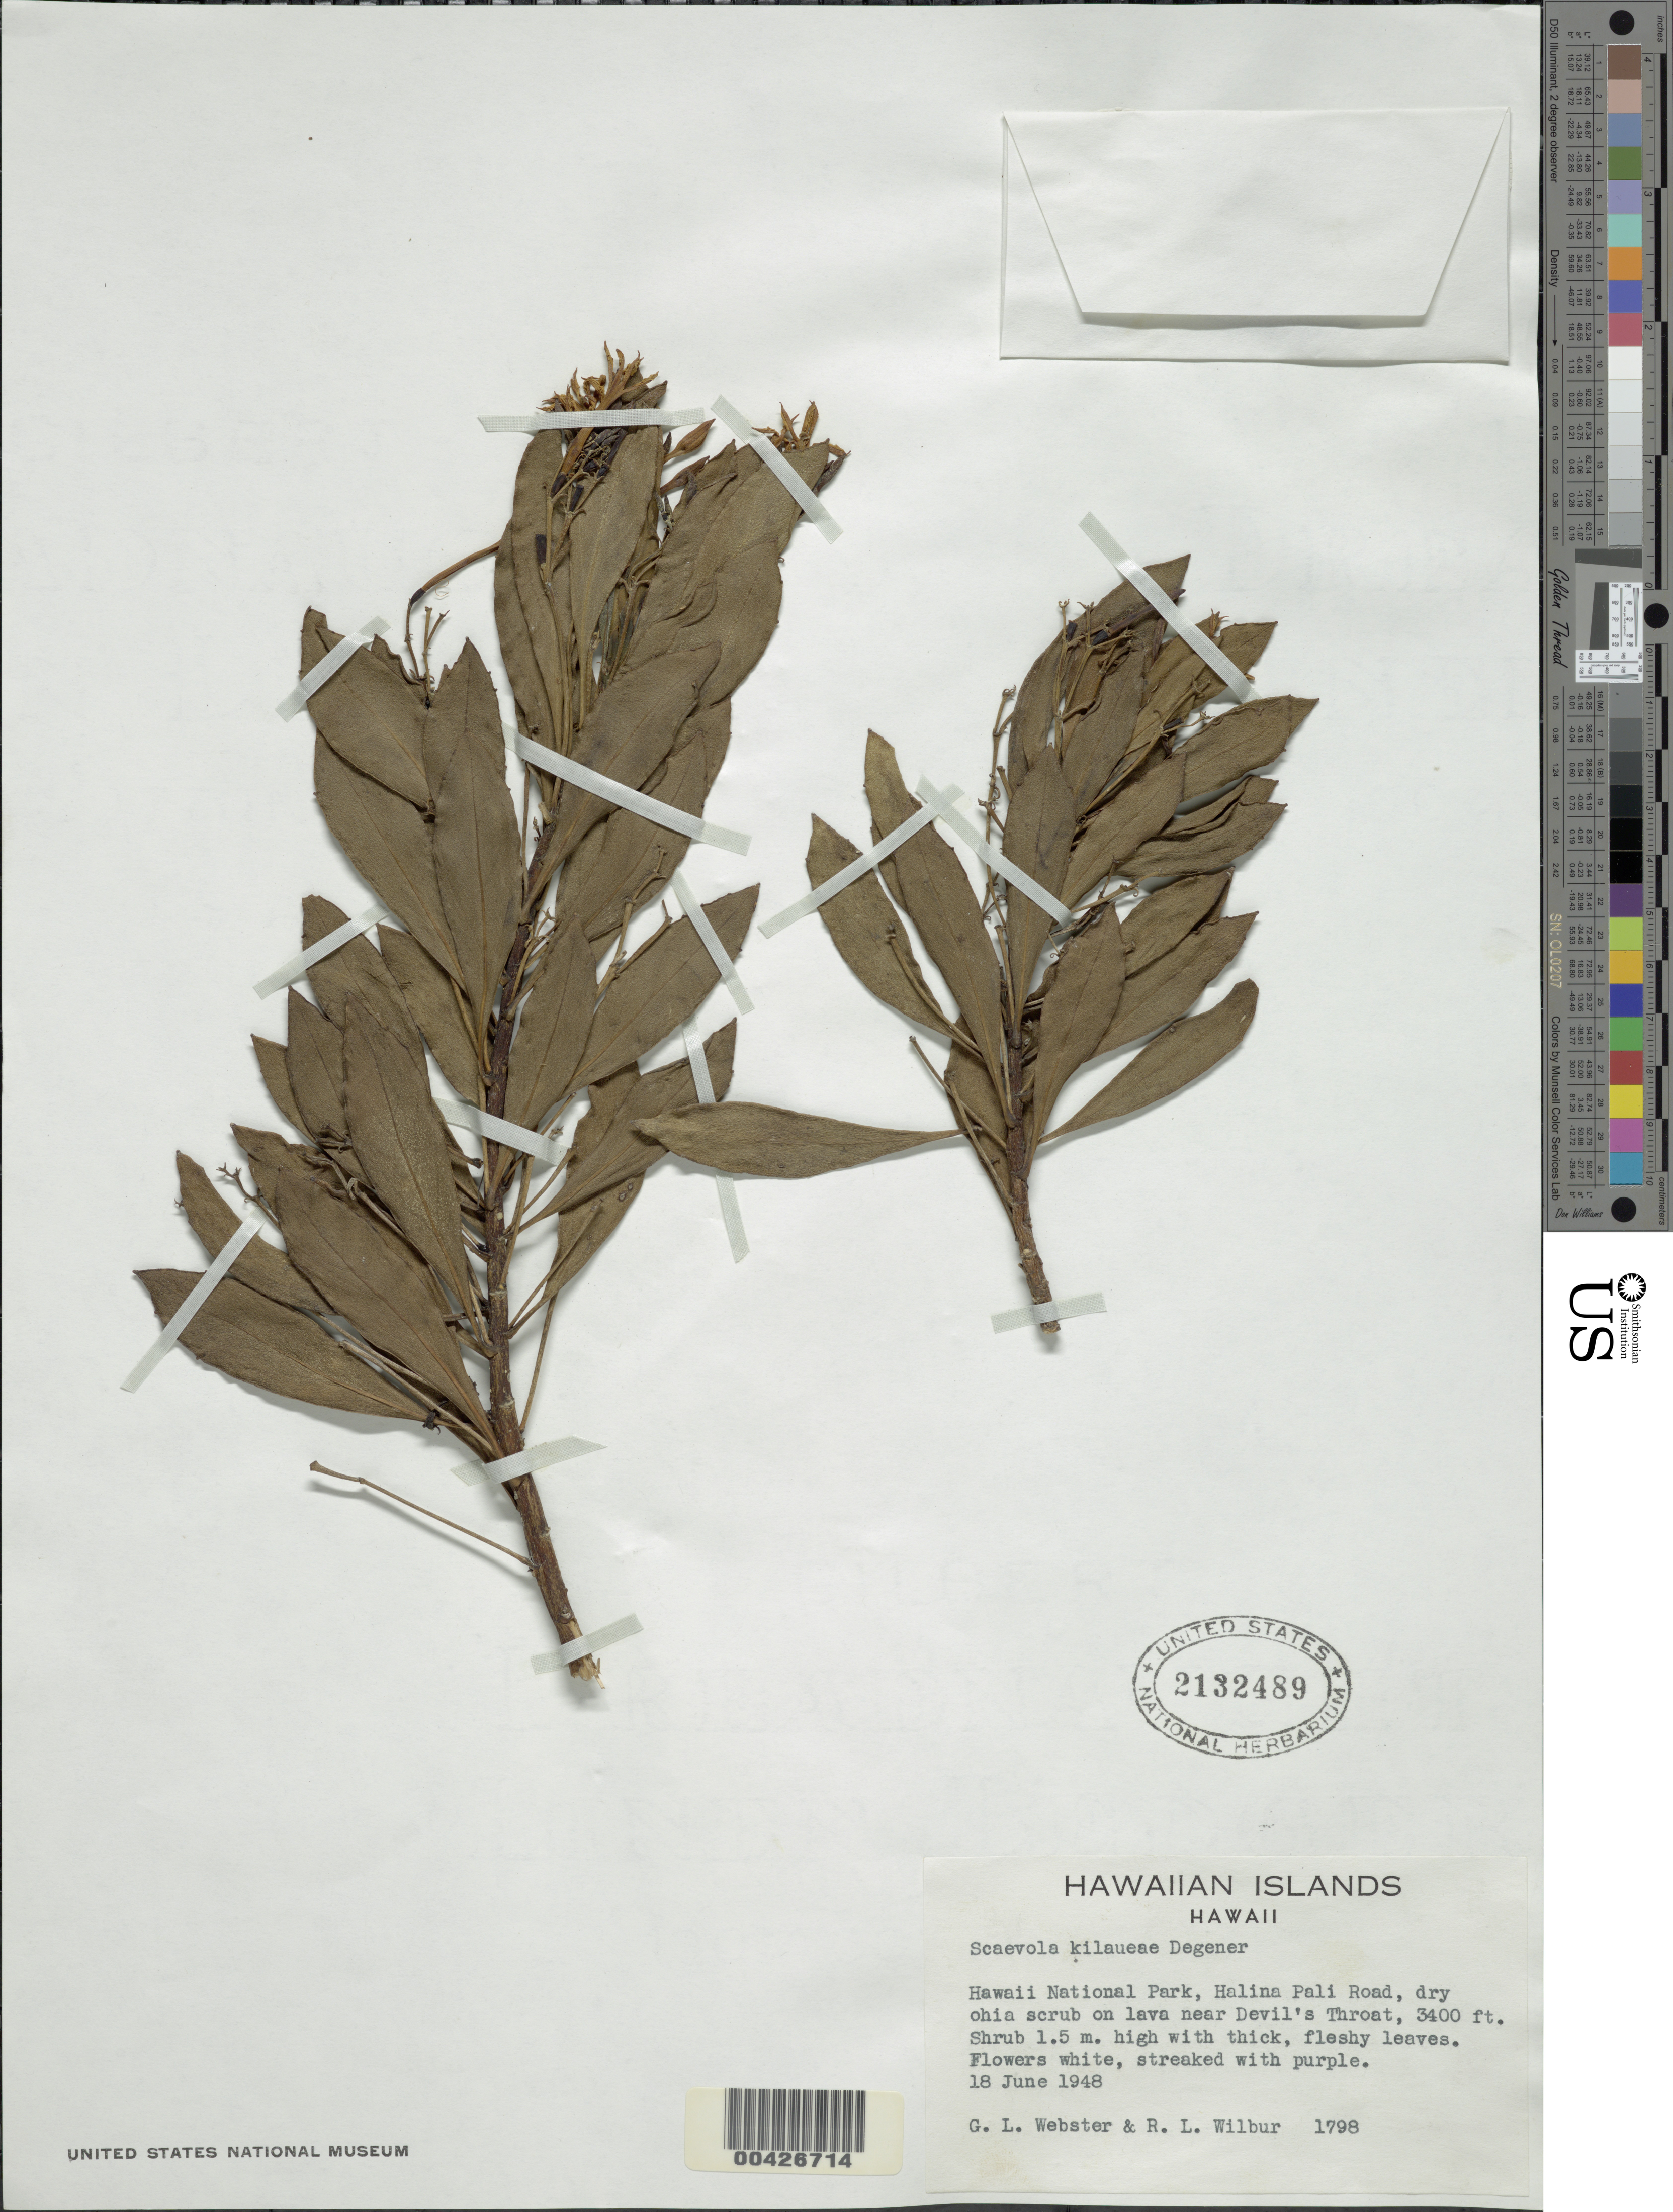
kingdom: Plantae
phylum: Tracheophyta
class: Magnoliopsida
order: Asterales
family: Goodeniaceae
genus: Scaevola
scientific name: Scaevola kilaueae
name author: O. Deg.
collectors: G. L. Webster & R. L. Wilbur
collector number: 1798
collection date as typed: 18 Jun 1948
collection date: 1948-06-18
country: United States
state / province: Hawaii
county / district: Hawaii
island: Hawaii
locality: Hawaii National Park, Halina Pali Road, on lava near Devil's Throat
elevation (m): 1036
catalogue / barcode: US 2132489